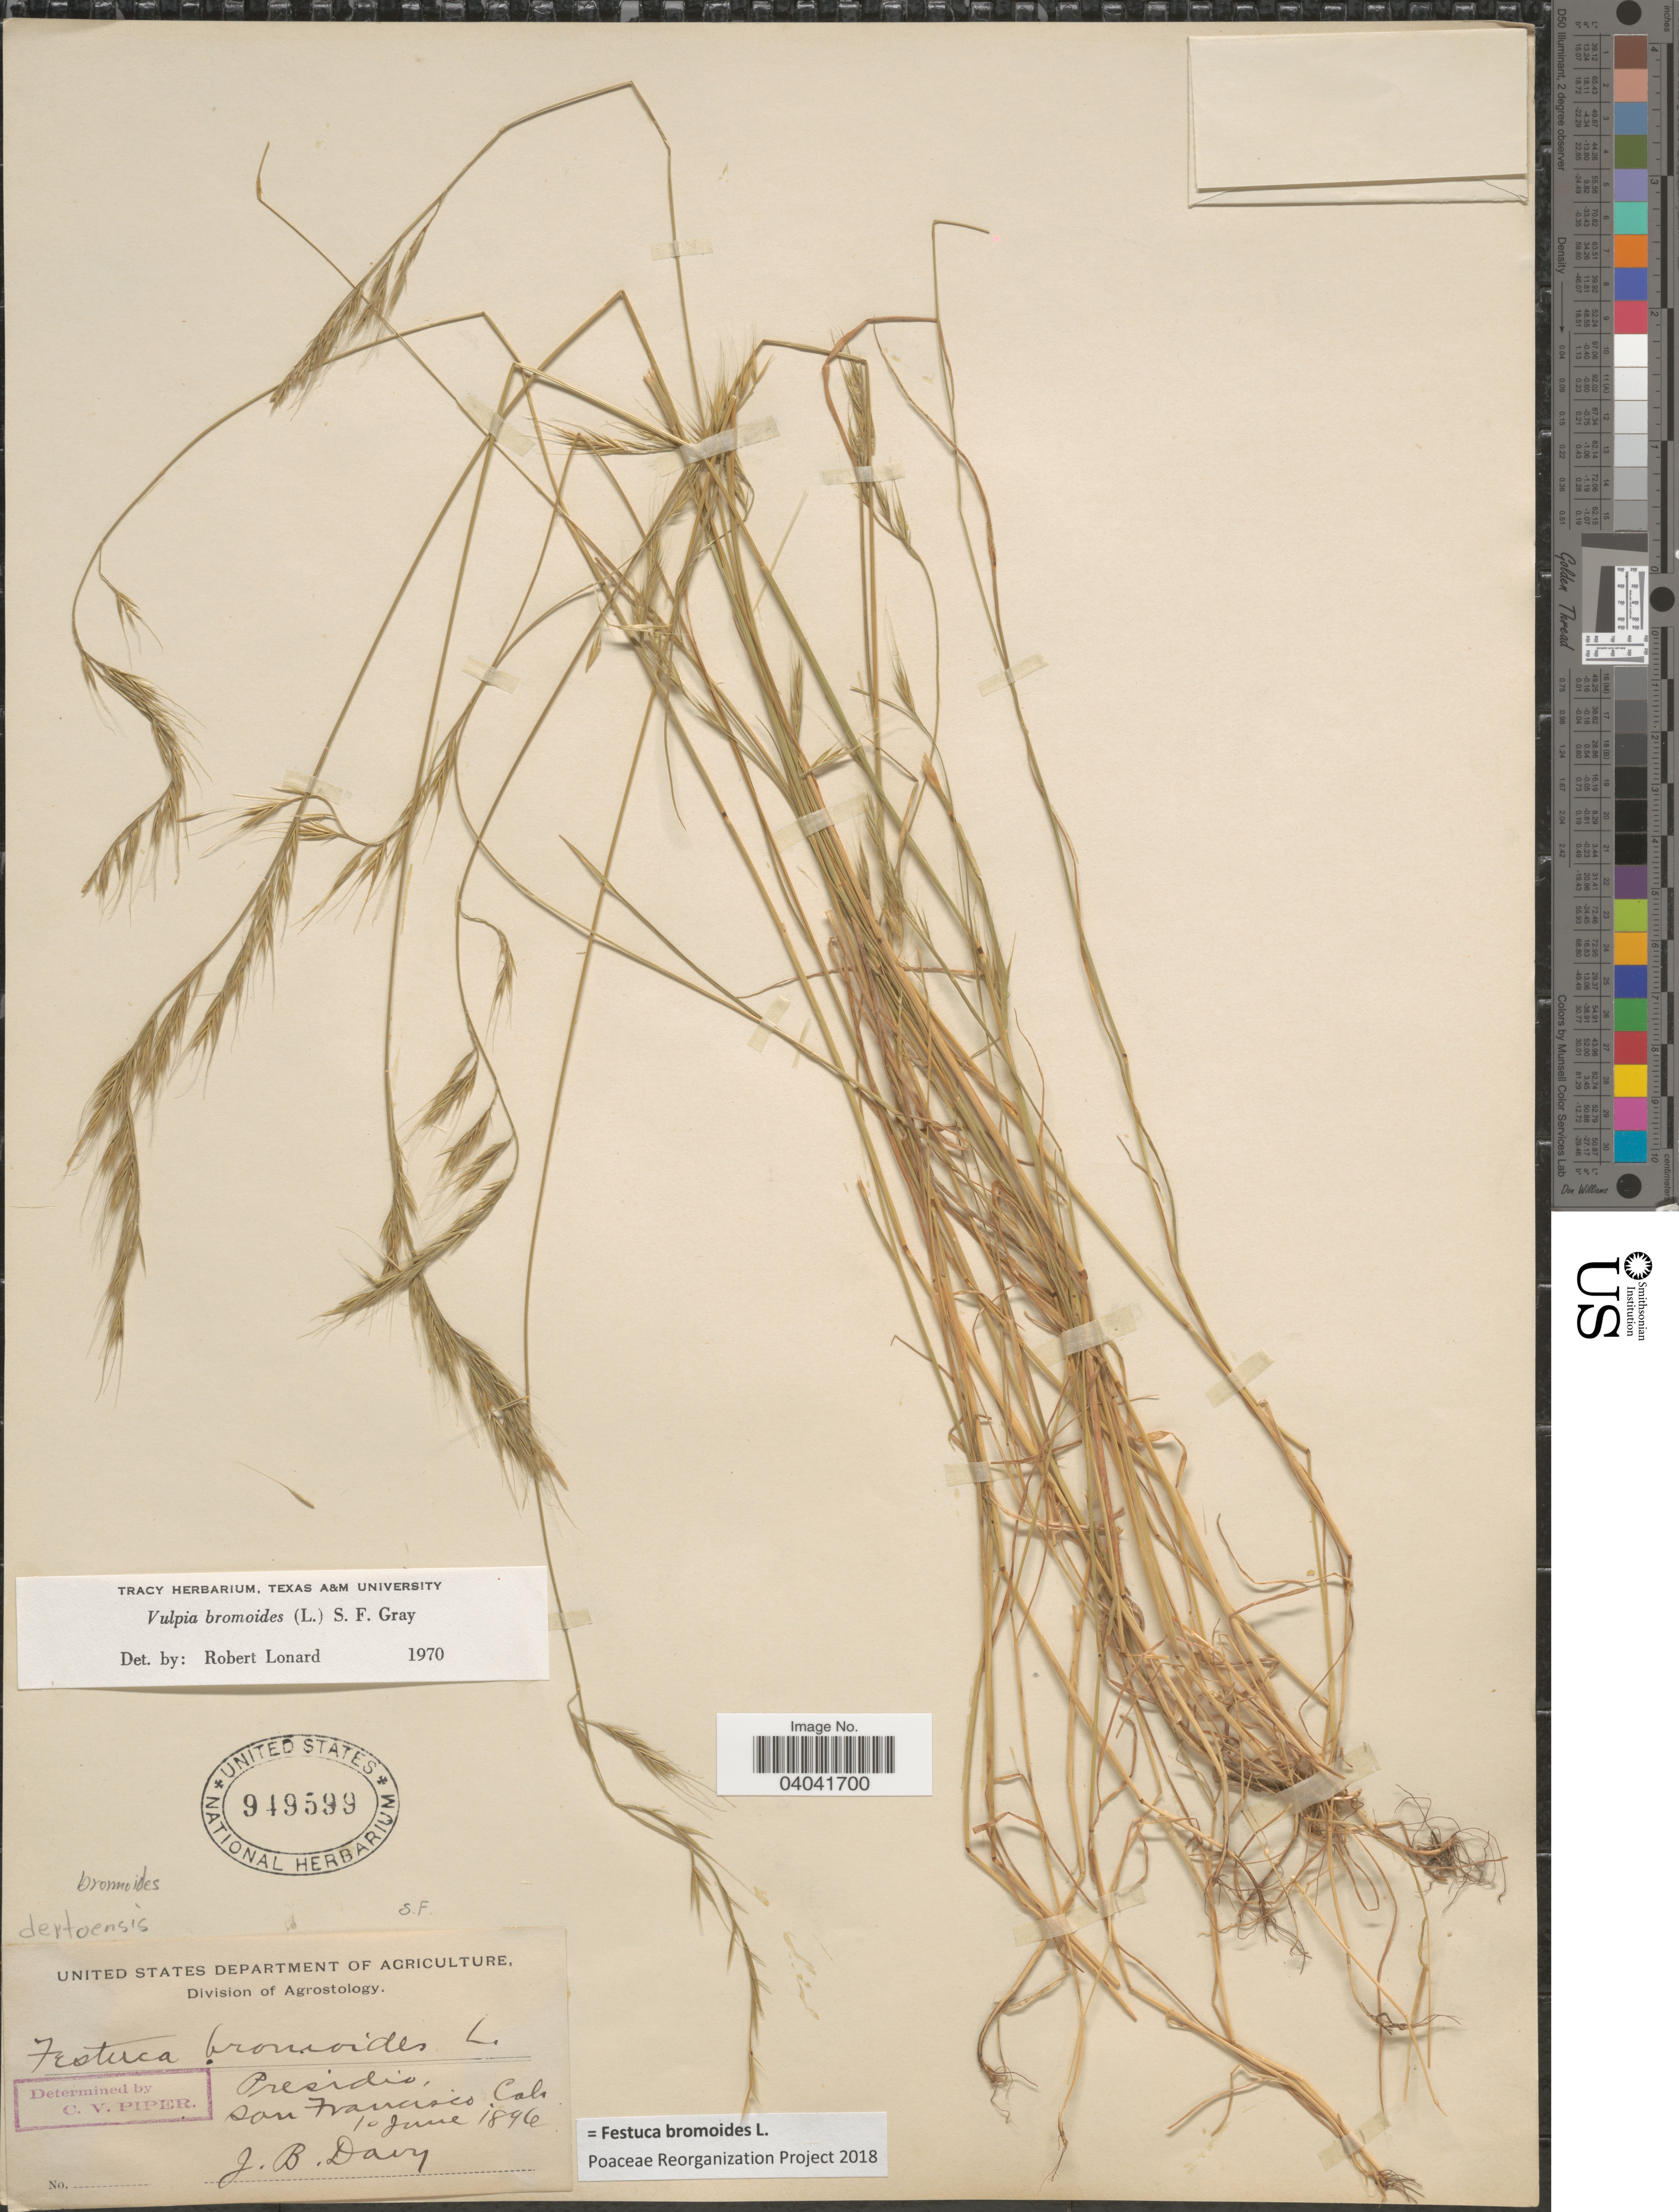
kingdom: Plantae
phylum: Tracheophyta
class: Liliopsida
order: Poales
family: Poaceae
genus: Festuca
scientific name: Festuca bromoides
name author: L.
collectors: J. Burtt Davy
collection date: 1896-06-10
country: United States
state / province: California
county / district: San Francisco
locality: Presidio, San Francisco.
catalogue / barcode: US 949599